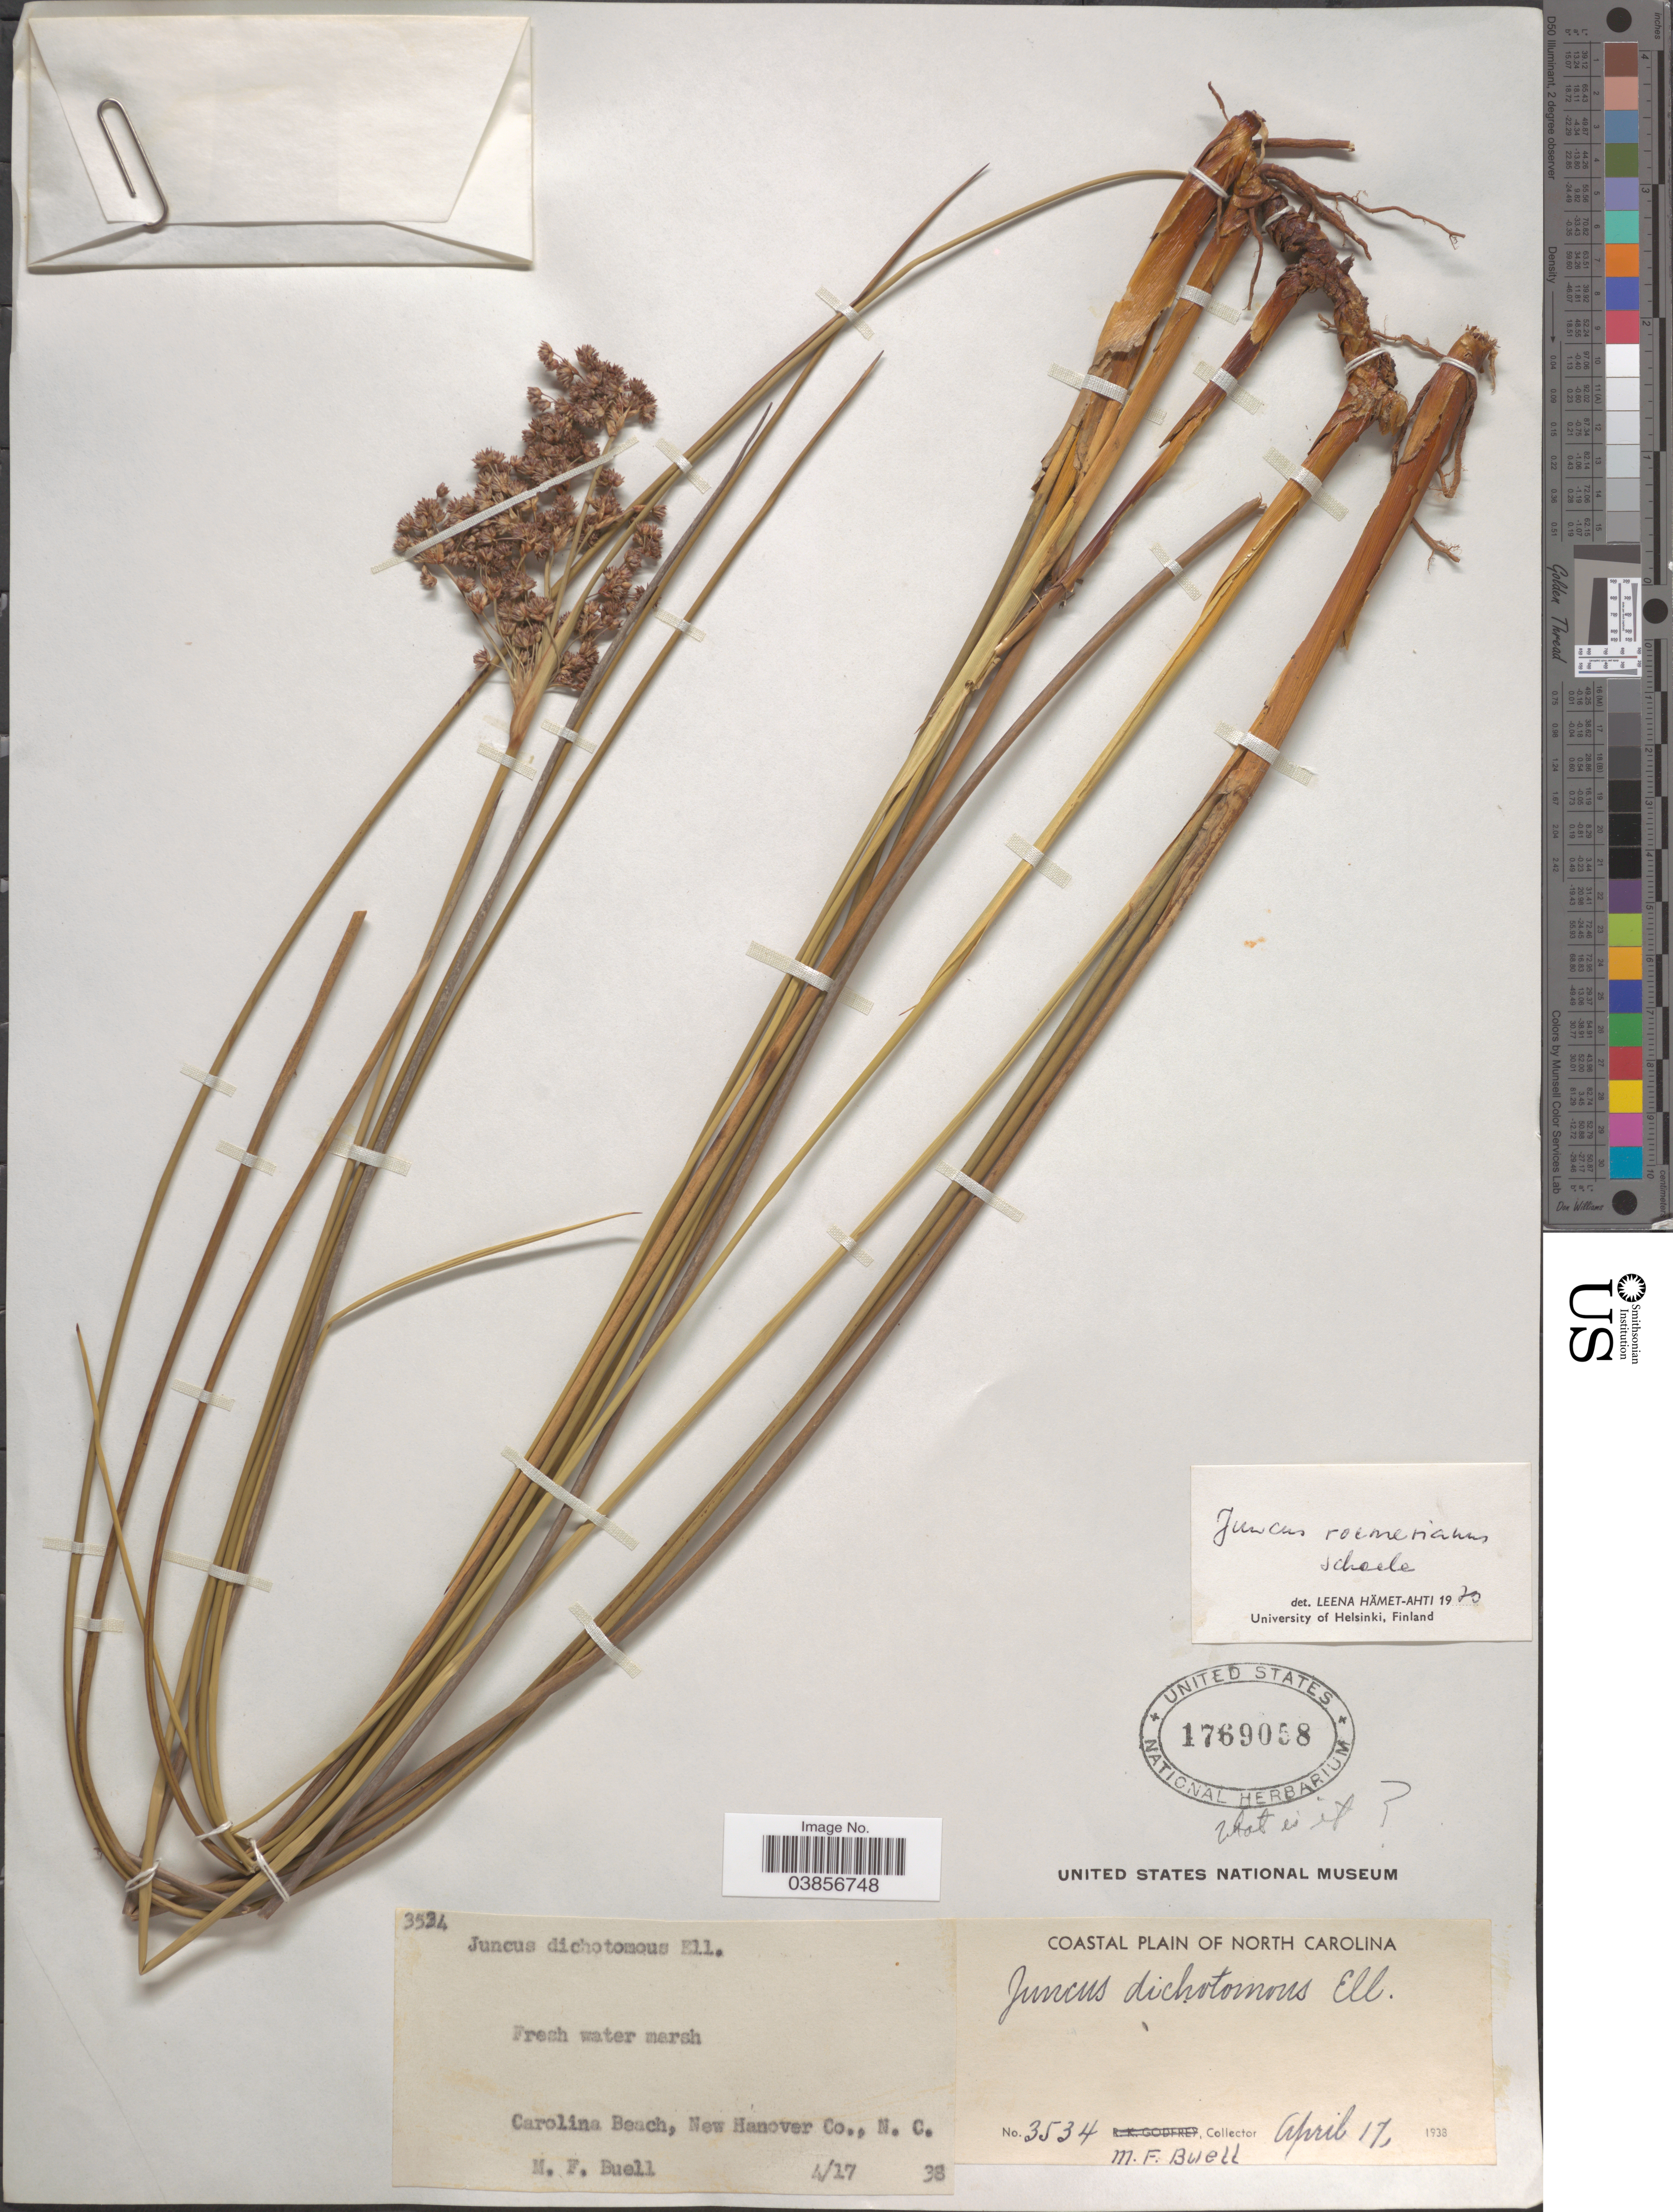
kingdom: Plantae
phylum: Tracheophyta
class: Liliopsida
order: Poales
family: Juncaceae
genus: Juncus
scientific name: Juncus roemerianus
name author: Scheele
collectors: M. Buell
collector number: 3534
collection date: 1938-04-17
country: United States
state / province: North Carolina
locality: Coastal Plain of North Carolina. Carolina Beach, New Hanover Co.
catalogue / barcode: US 1769058